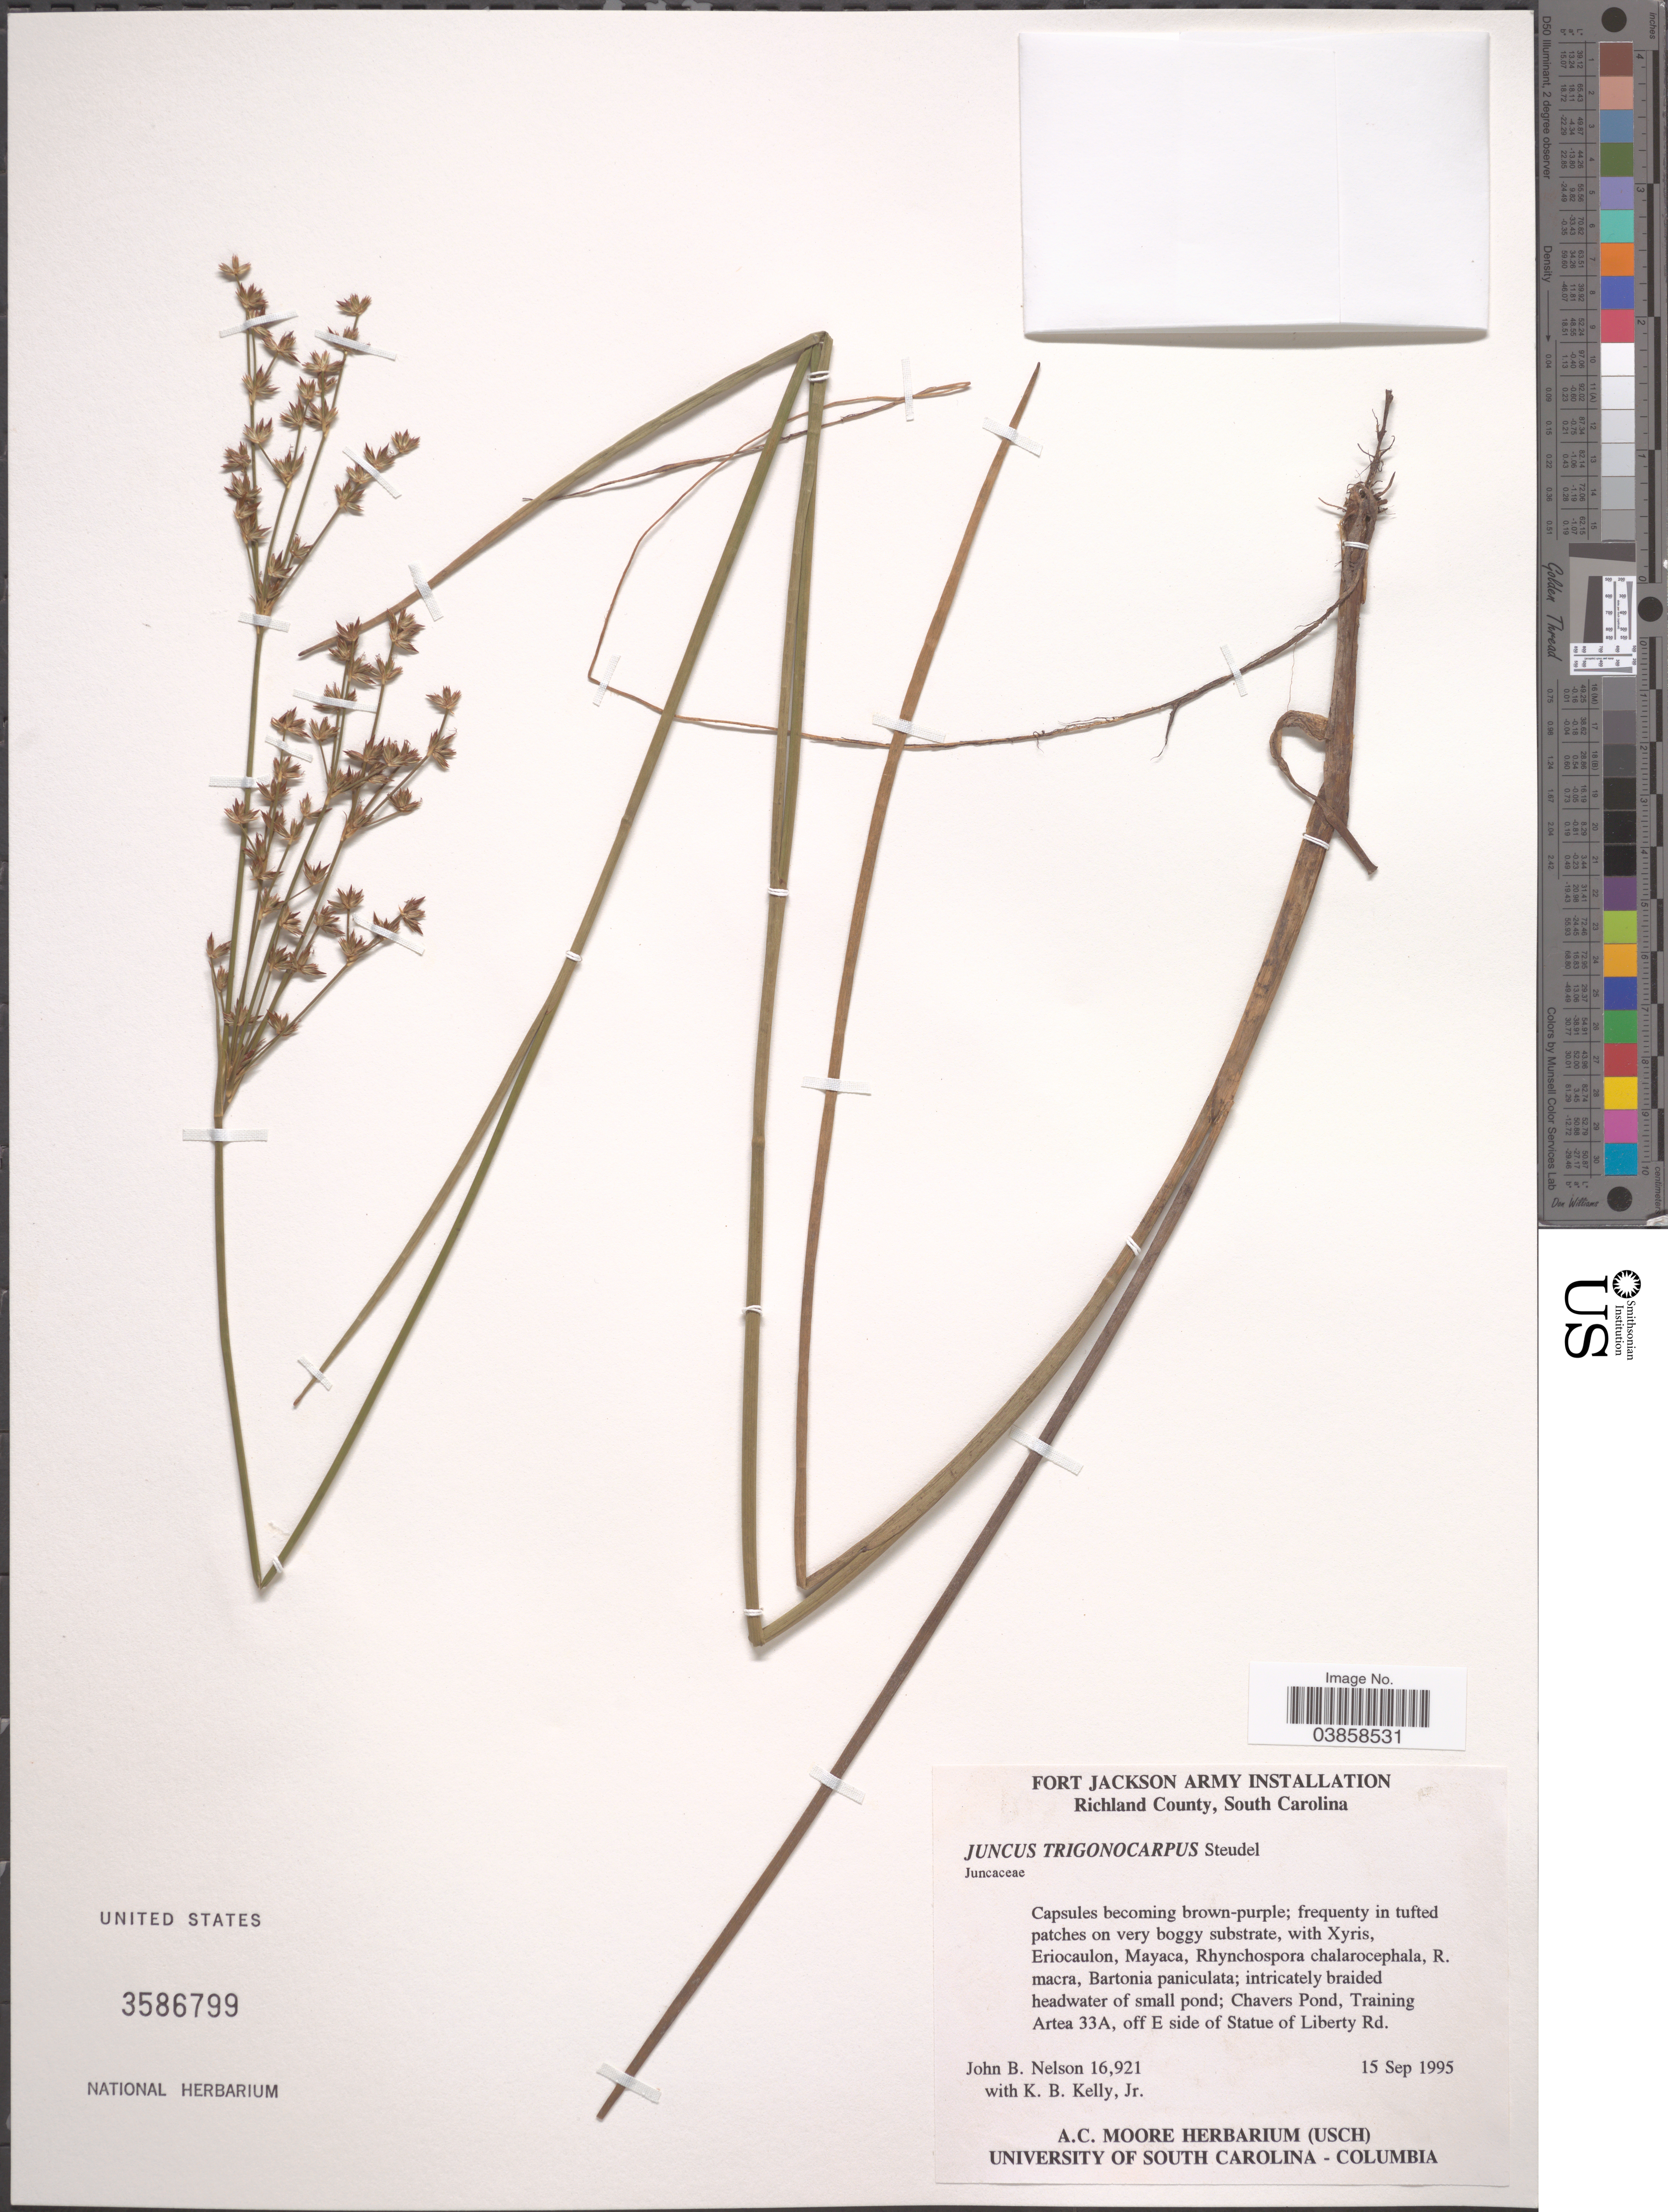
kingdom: Plantae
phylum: Tracheophyta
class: Liliopsida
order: Poales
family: Juncaceae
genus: Juncus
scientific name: Juncus trigonocarpus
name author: Steud.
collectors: J. B. Nelson & K. Kelly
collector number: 16921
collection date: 1995-09-15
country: United States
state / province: South Carolina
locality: Richland County. Chavers Pond, Training Artea 33A, off E side of Statue of Liberty Rd.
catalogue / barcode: US 3586799